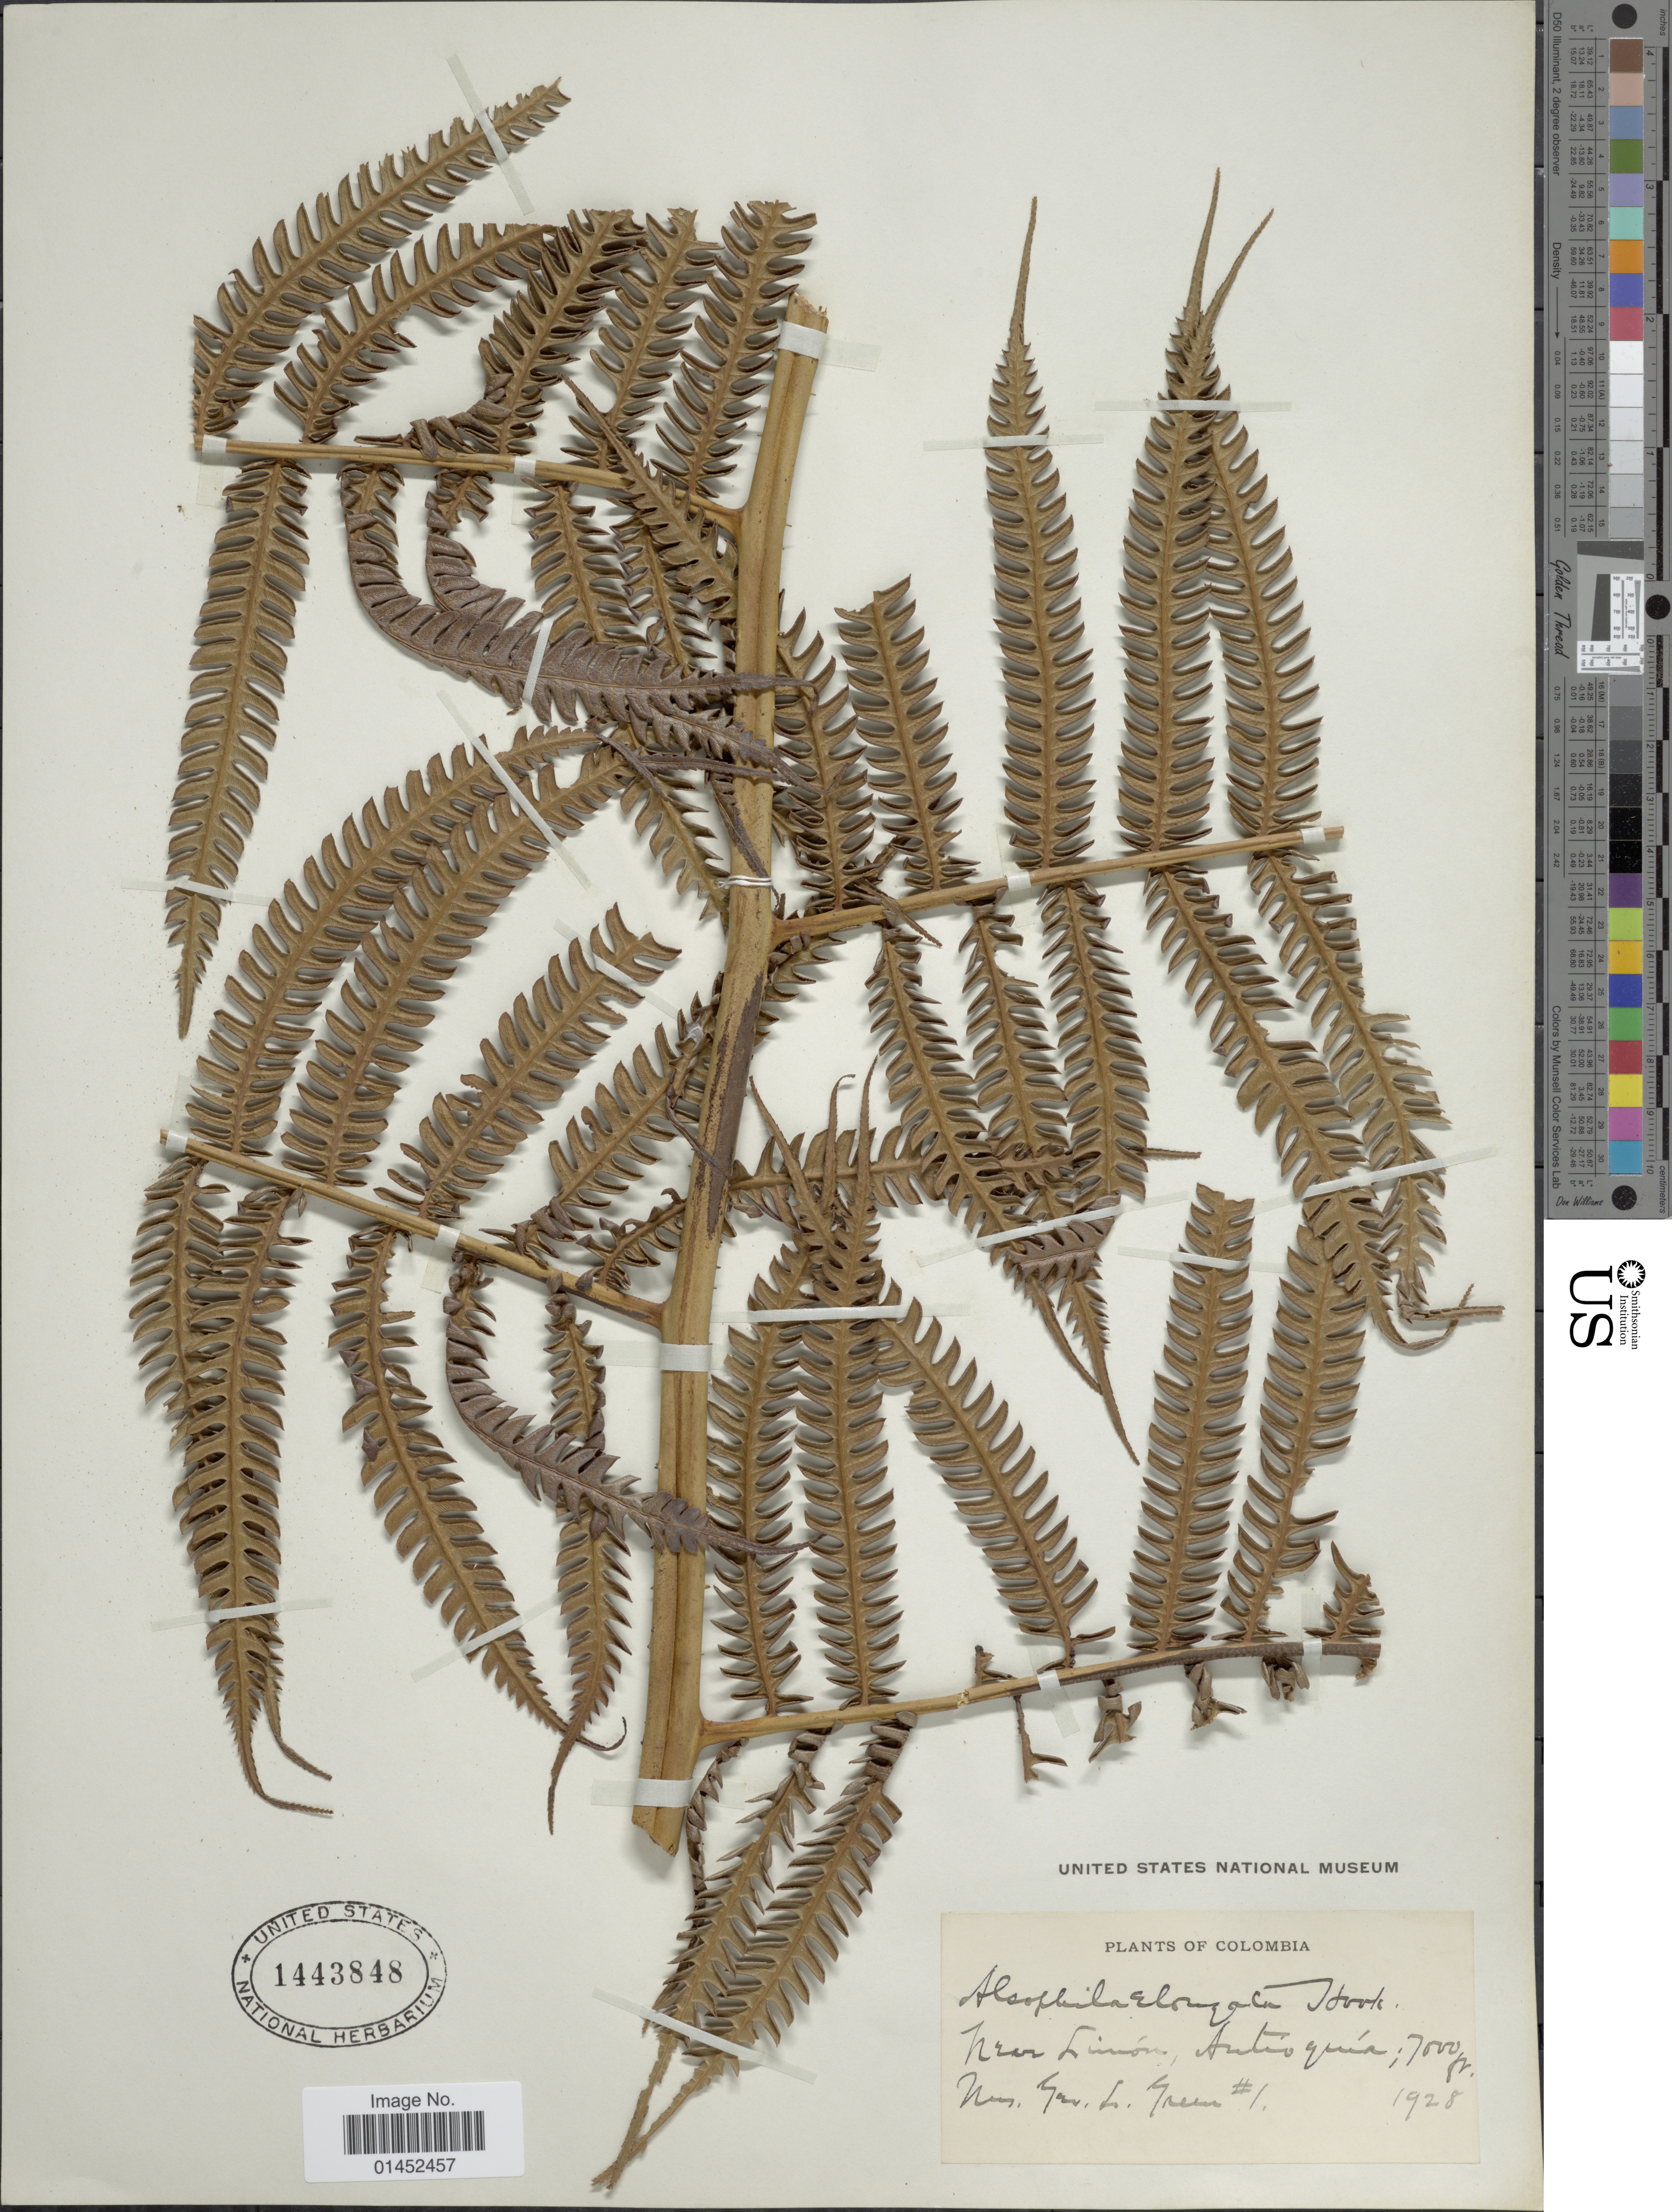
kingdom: Plantae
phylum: Tracheophyta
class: Polypodiopsida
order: Cyatheales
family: Cyatheaceae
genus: Cyathea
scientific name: Cyathea poeppigii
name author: (Hook.) Domin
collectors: G. Green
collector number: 1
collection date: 1928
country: Colombia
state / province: Antioquia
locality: Near Limón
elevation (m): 2134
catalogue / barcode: US 1443848